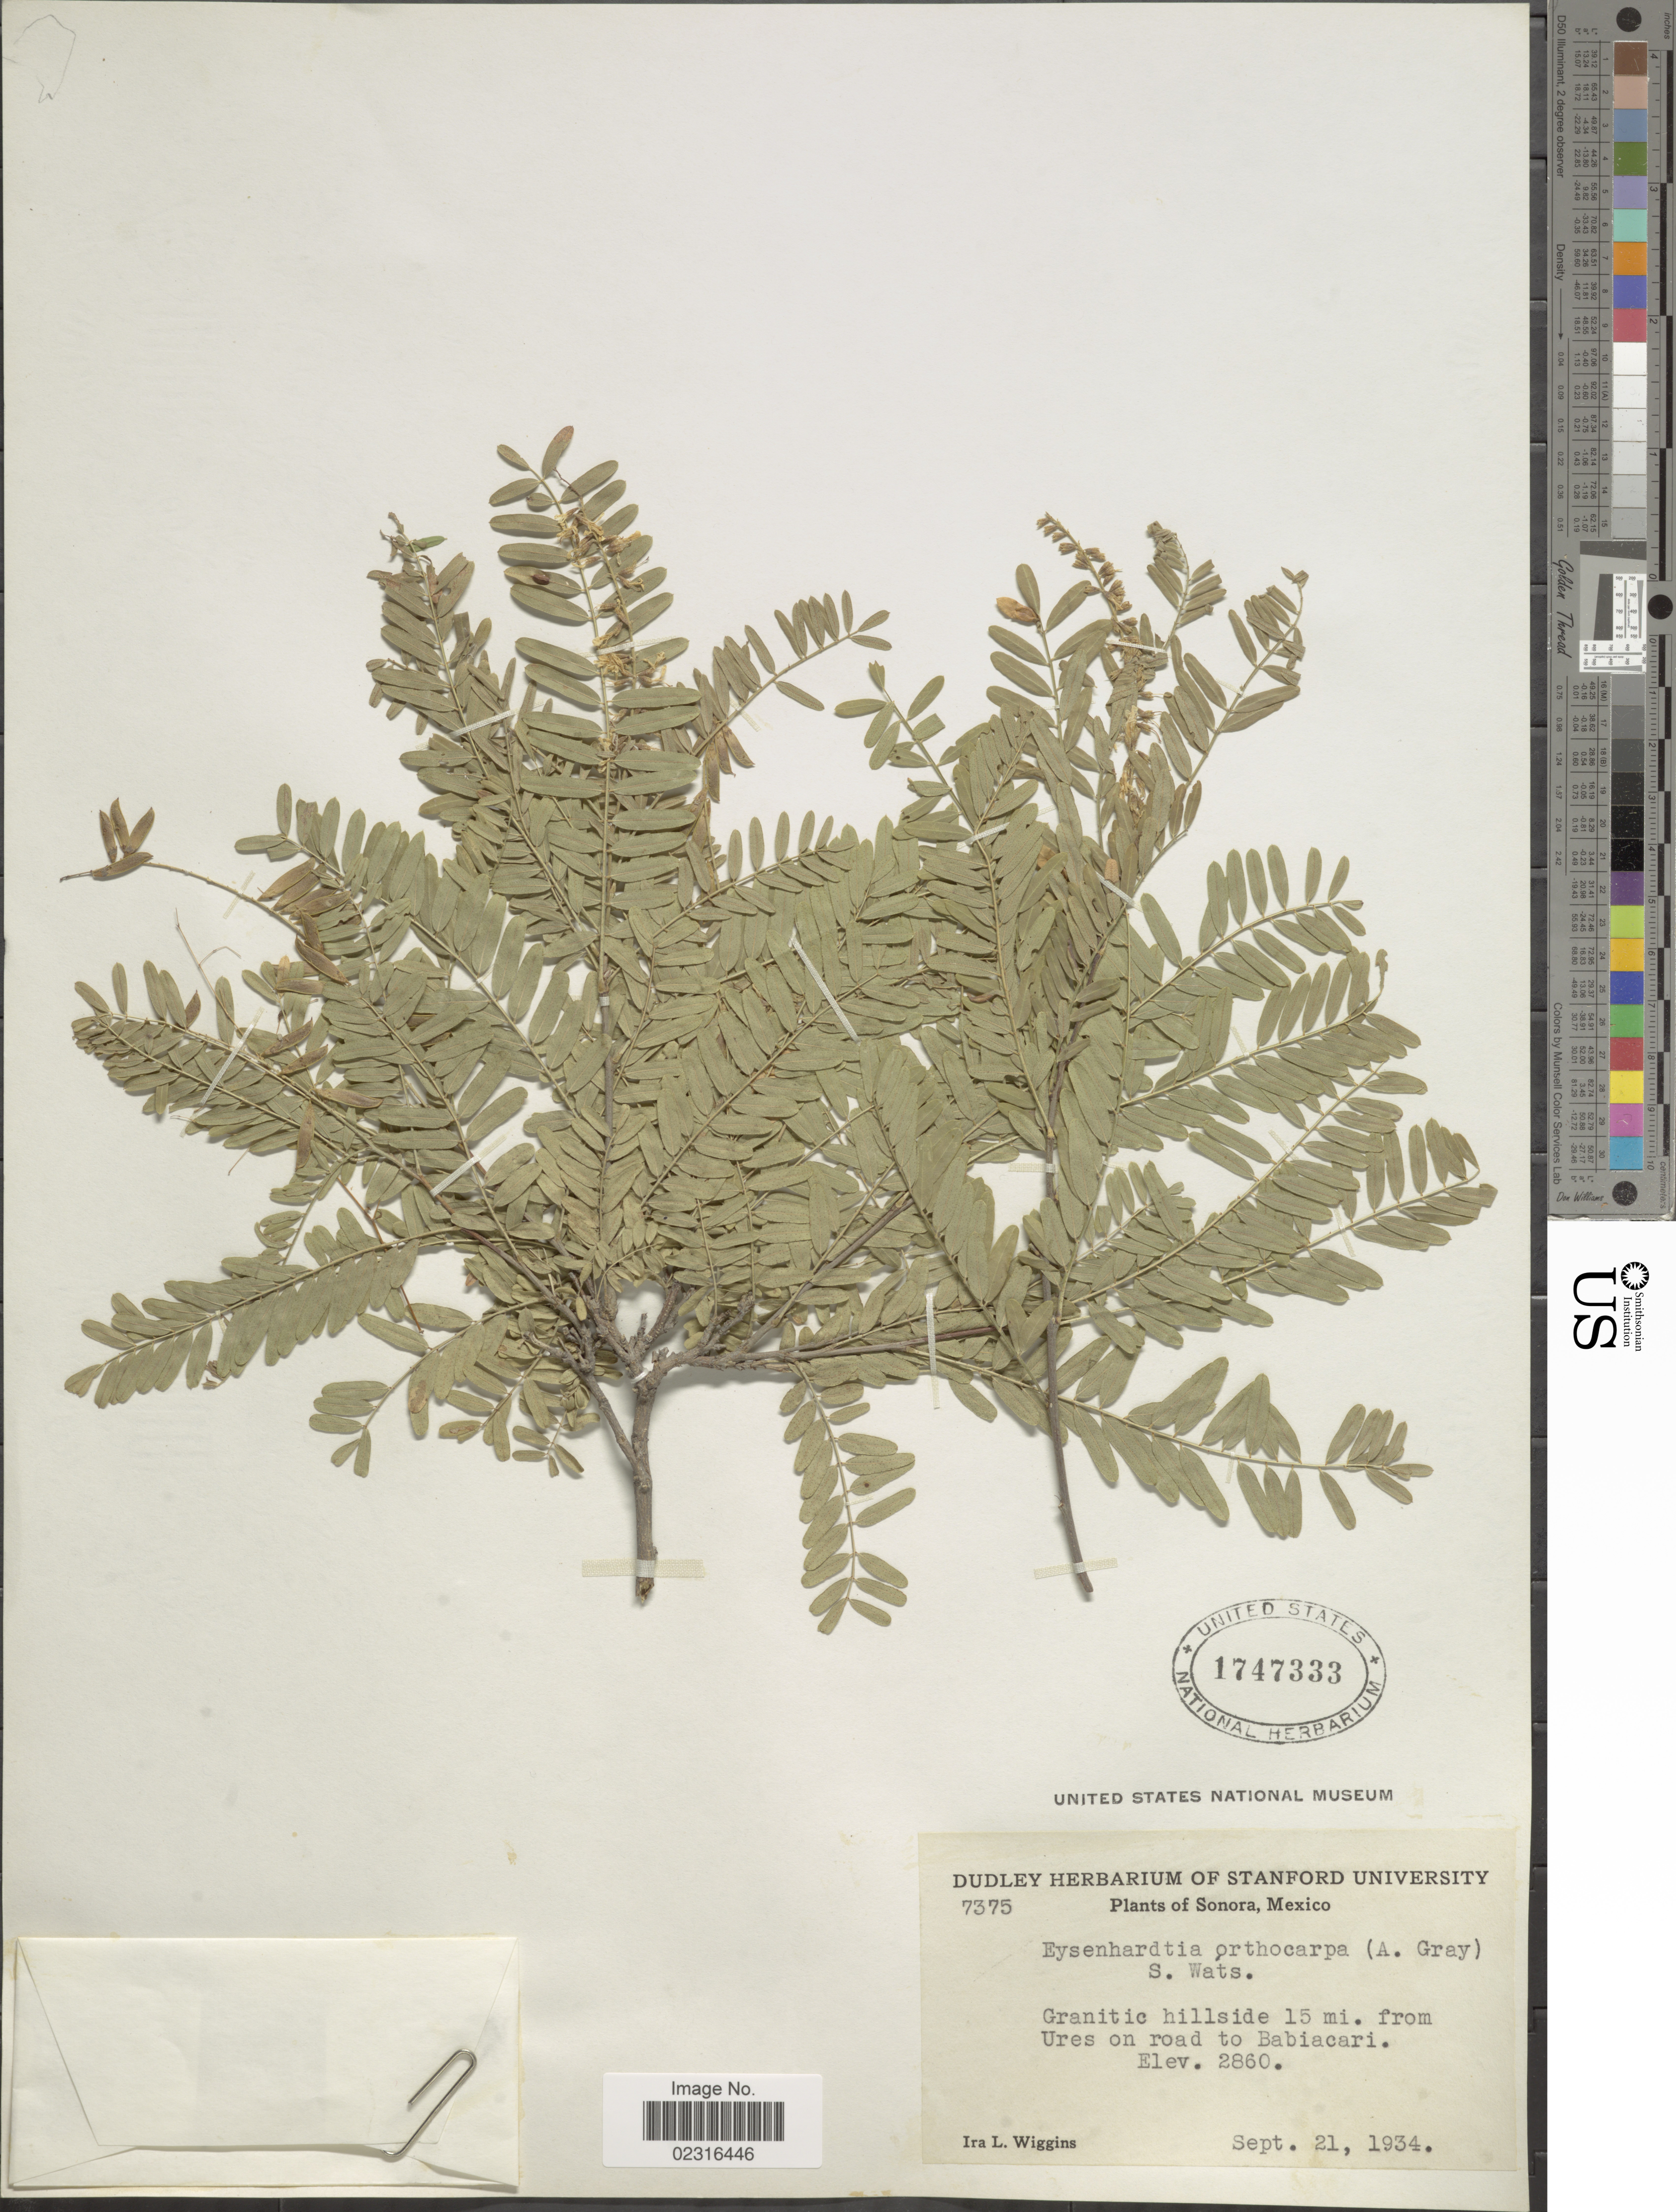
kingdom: Plantae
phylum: Tracheophyta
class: Magnoliopsida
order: Fabales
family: Fabaceae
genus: Eysenhardtia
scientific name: Eysenhardtia orthocarpa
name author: (A. Gray) S. Watson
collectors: I. L. Wiggins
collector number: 7375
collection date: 1934-09-21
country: Mexico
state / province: Sonora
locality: Granitic hillside 15 mi. from Ures on road to Babiacari.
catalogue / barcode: US 1747333